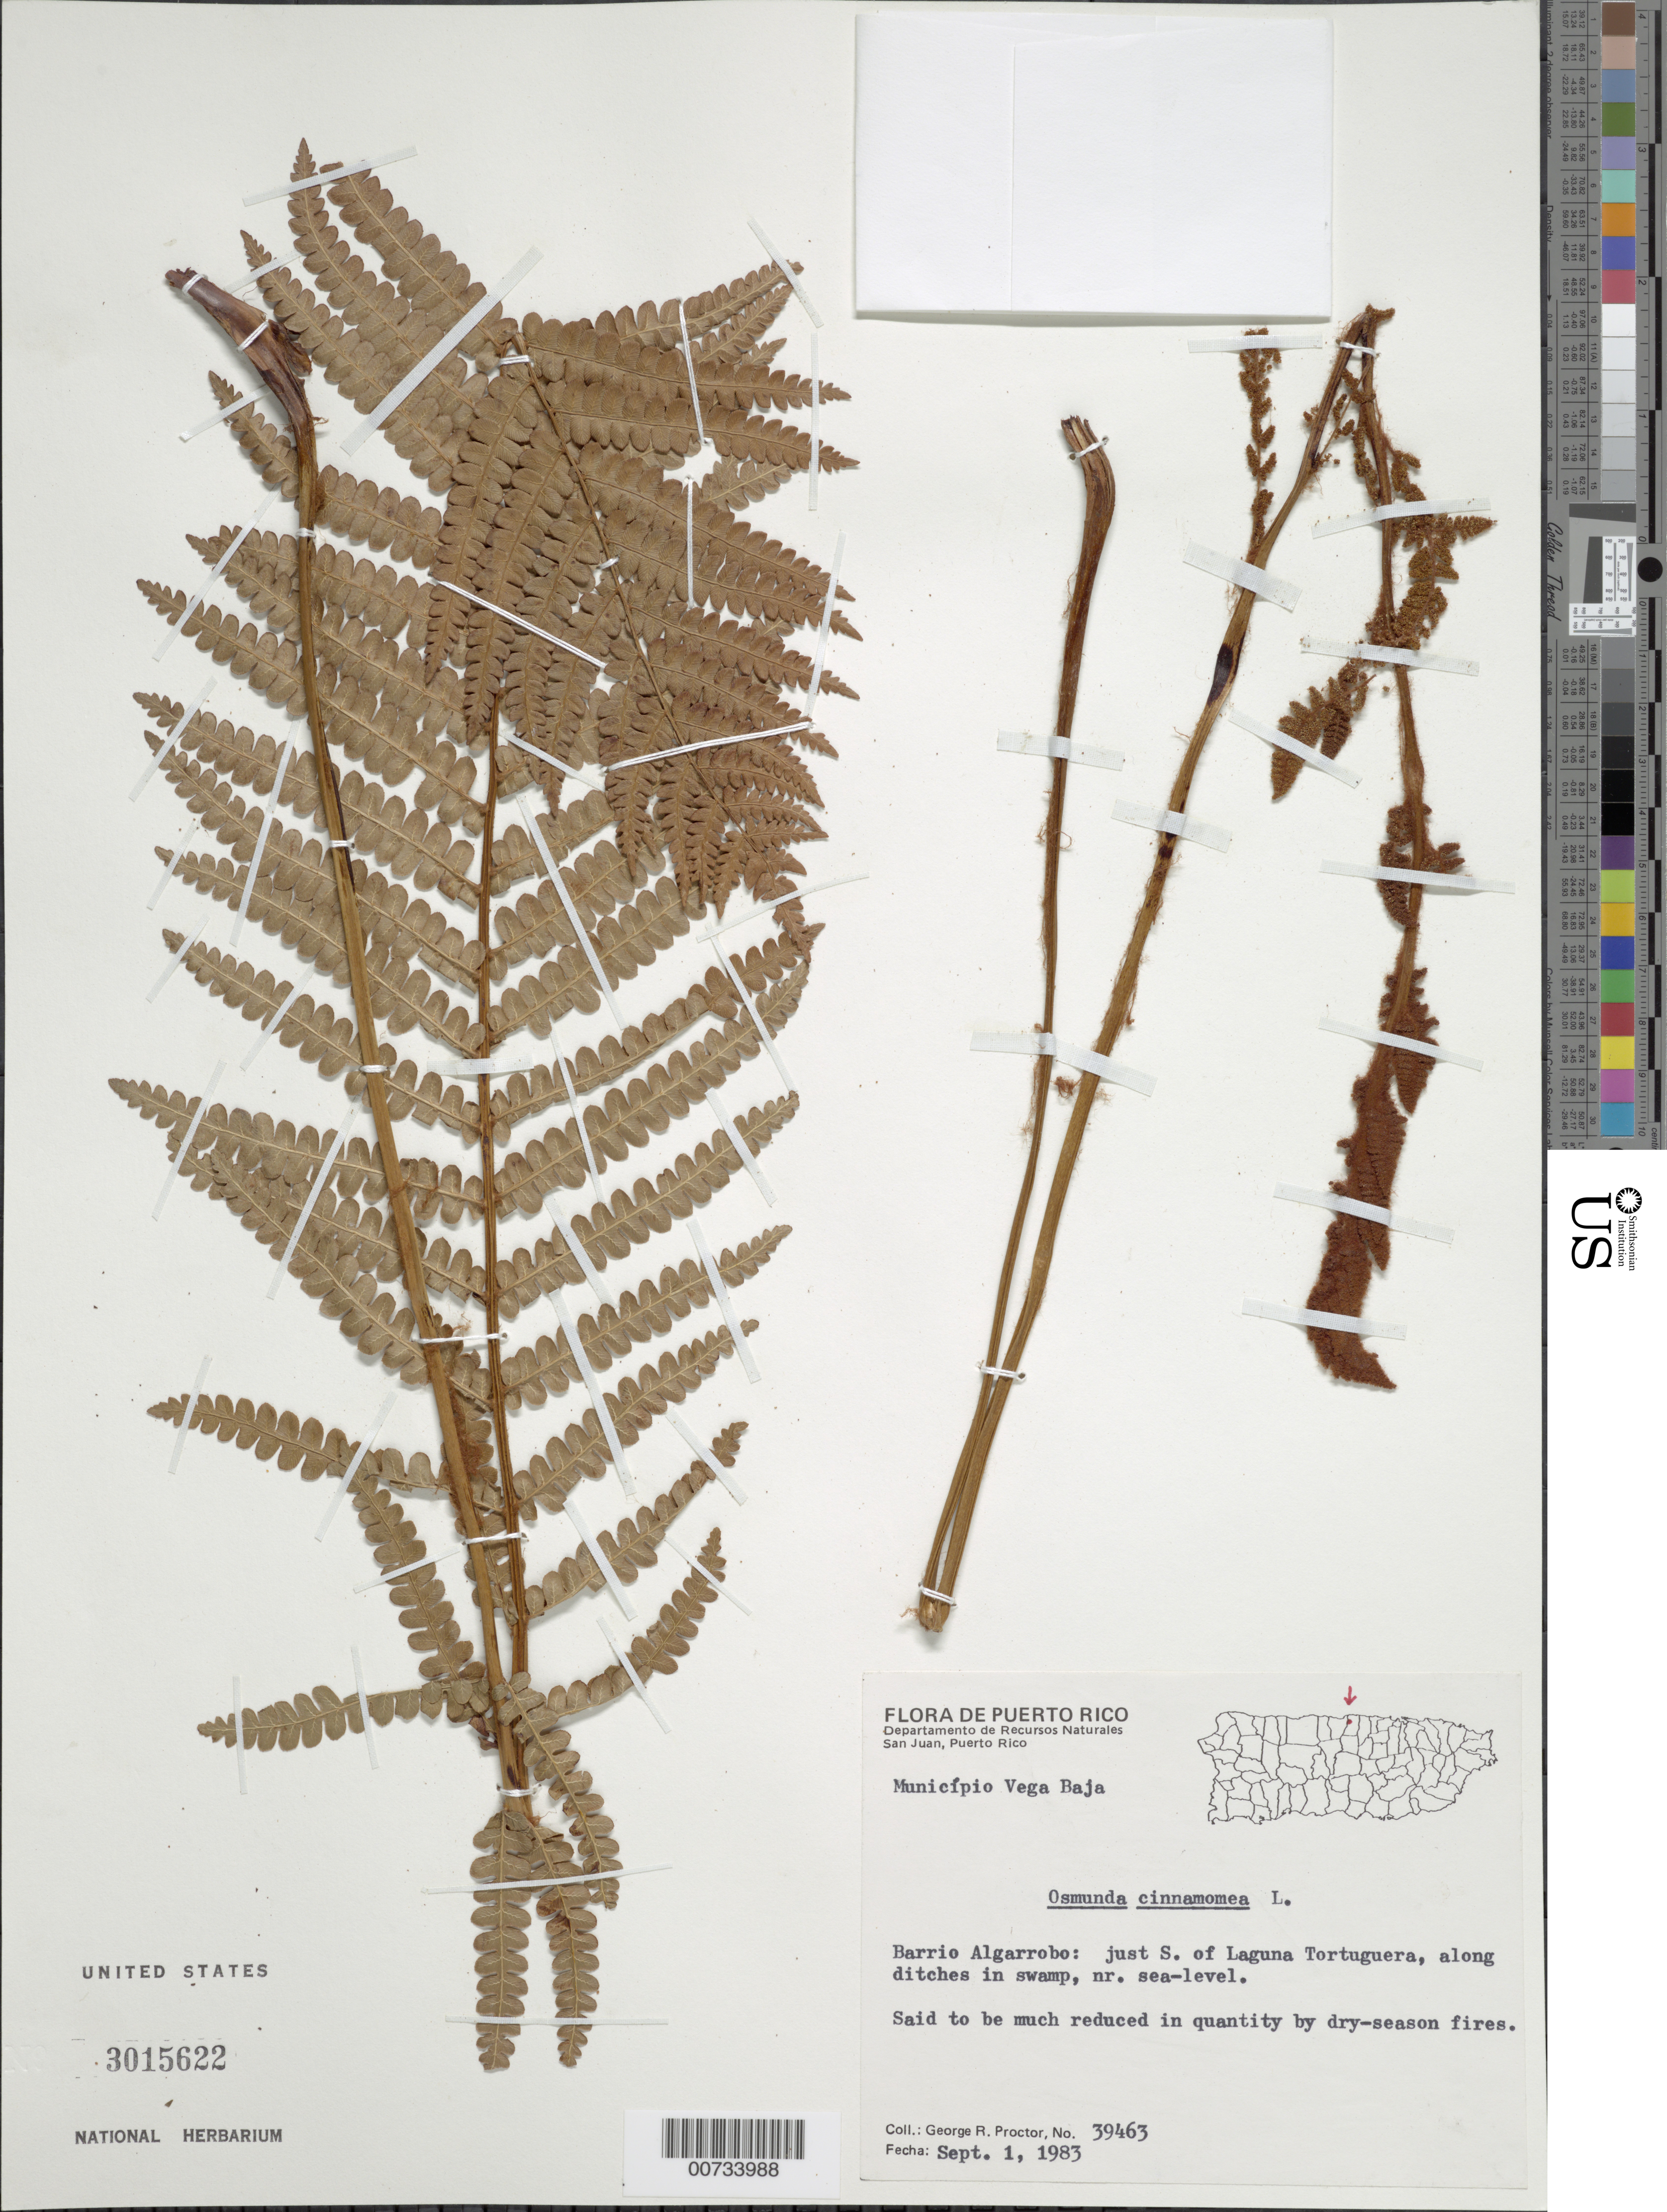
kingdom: Plantae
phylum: Tracheophyta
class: Polypodiopsida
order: Osmundales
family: Osmundaceae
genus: Osmundastrum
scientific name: Osmundastrum cinnamomeum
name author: (L.) C. Presl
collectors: G. R. Proctor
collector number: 39463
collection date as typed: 01 Sep 1983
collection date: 1983-09-01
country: Puerto Rico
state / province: Vega Baja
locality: Mun. Vega Baja, Barrio Algarrobo: just S of Laguna Tortuguera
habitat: Along ditches in swamp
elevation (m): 0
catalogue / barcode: US 3015622